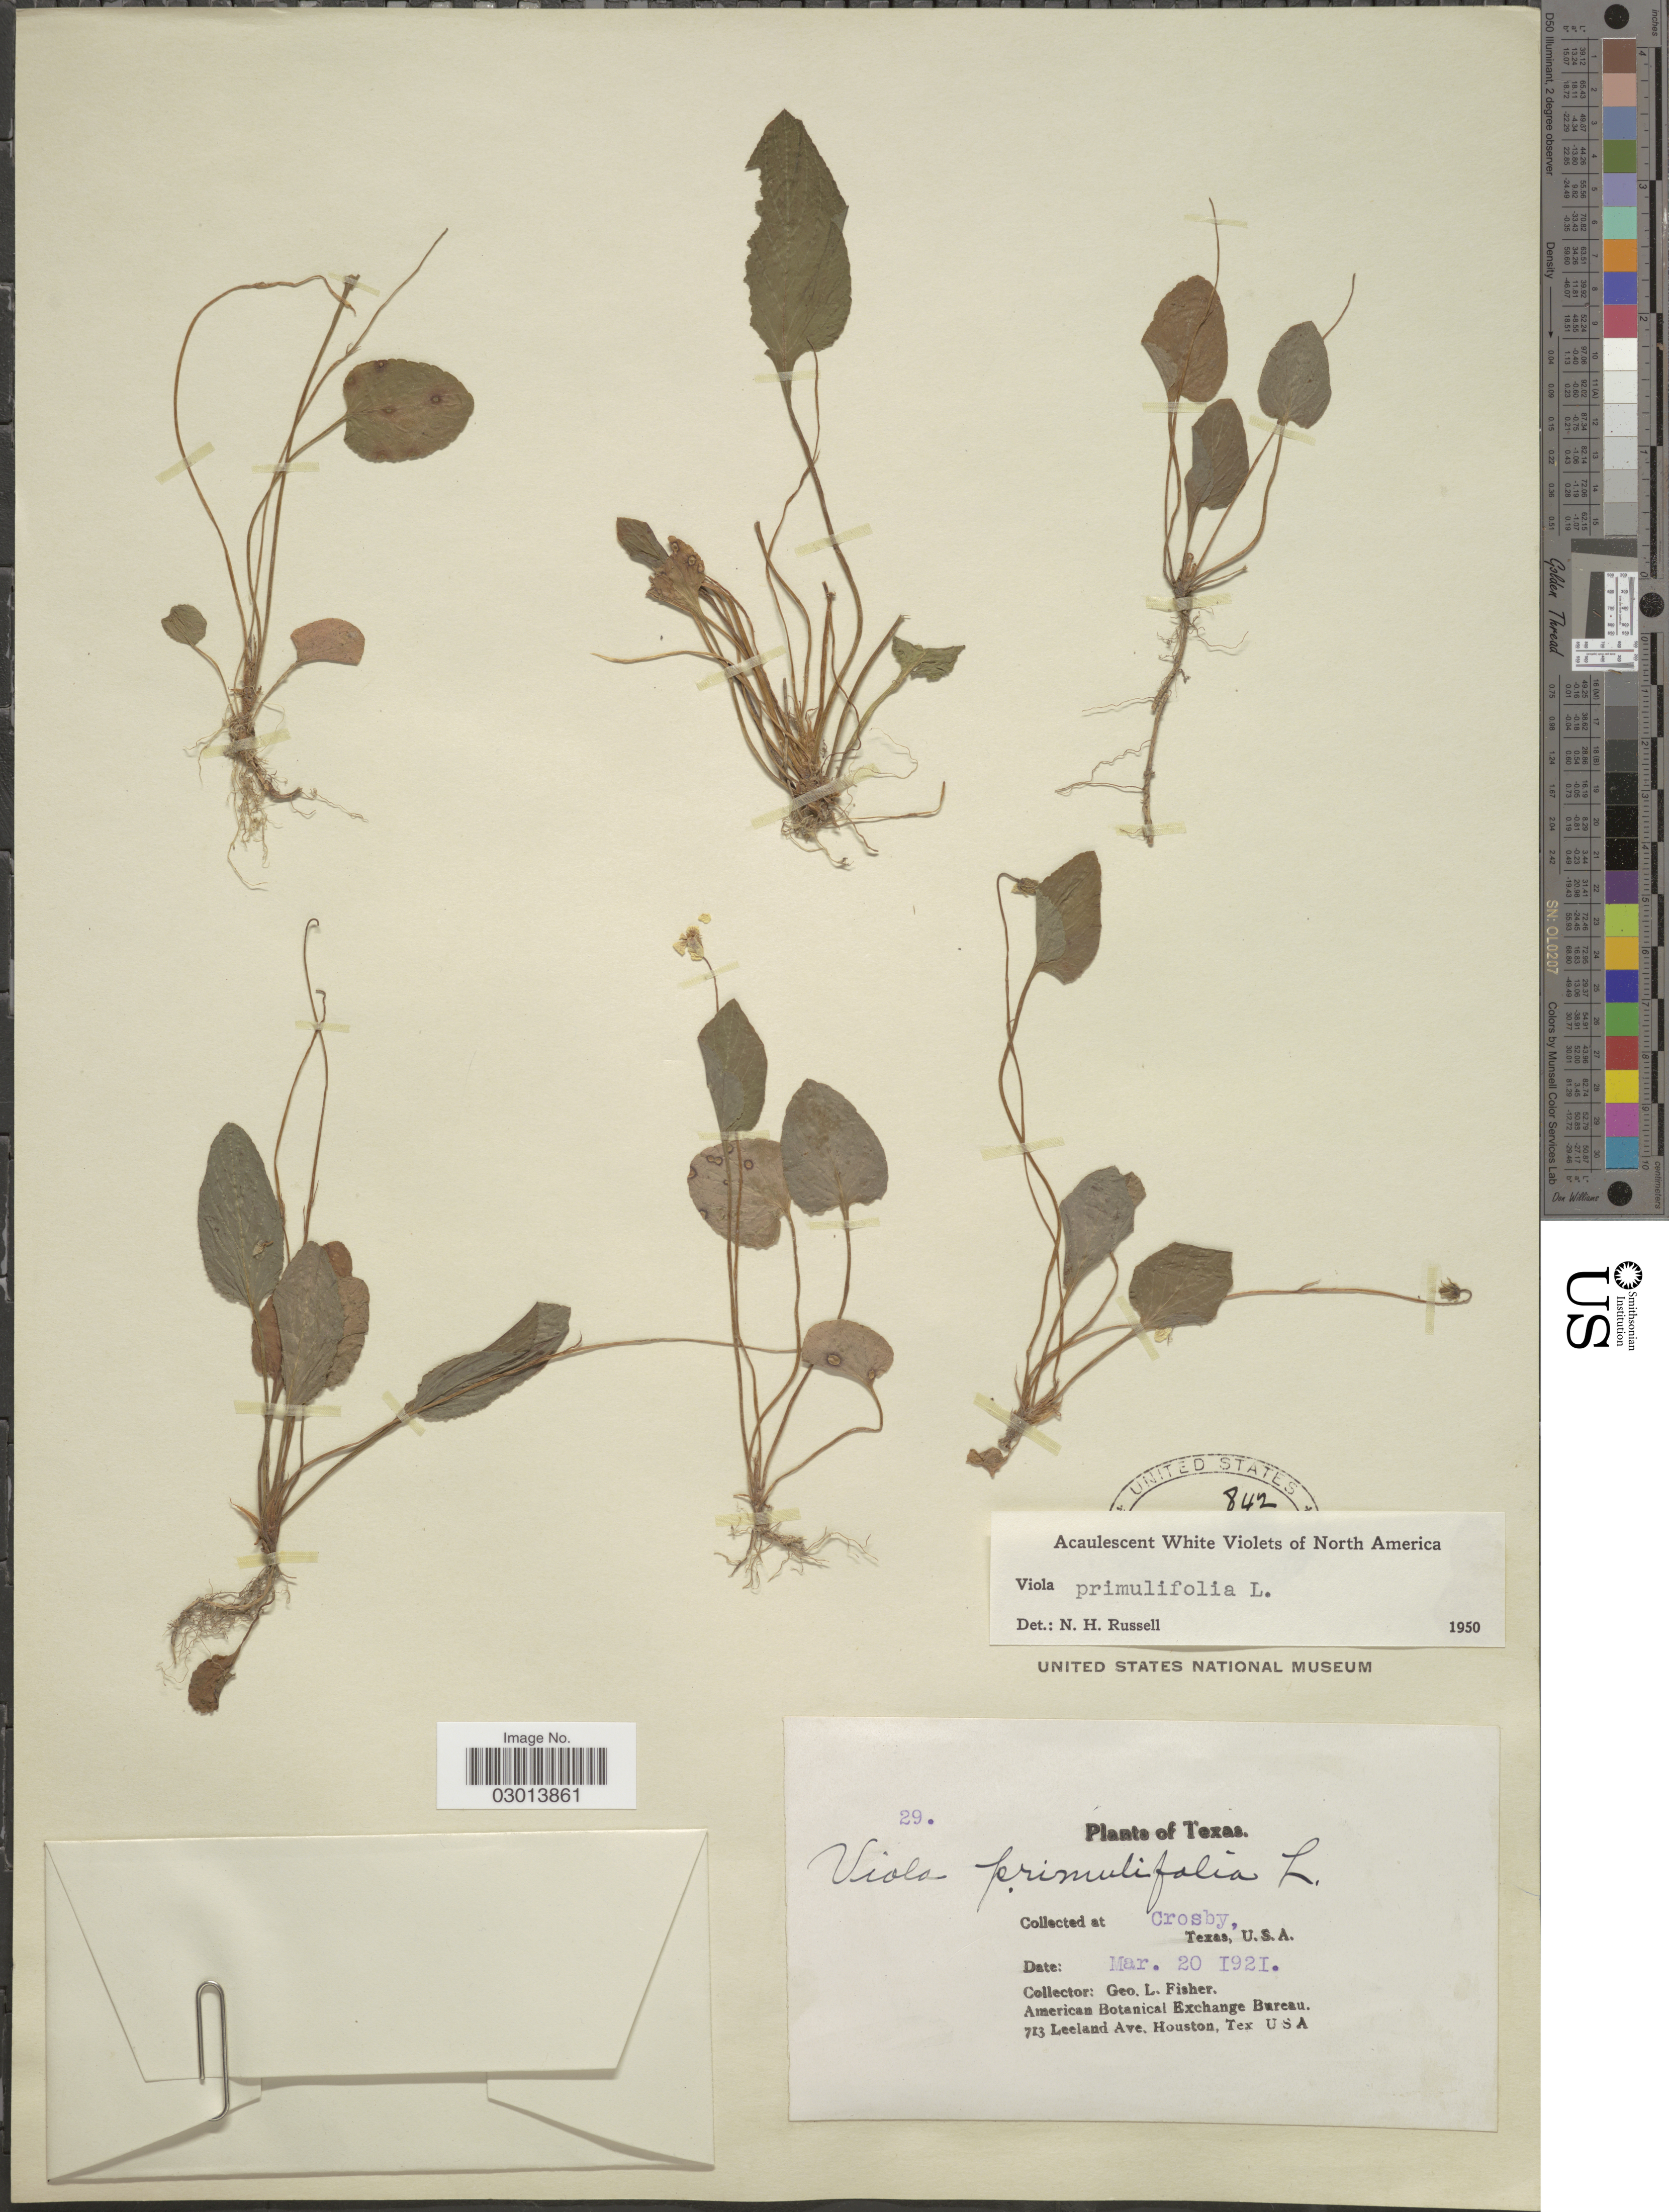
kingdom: Plantae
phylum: Tracheophyta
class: Magnoliopsida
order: Malpighiales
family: Violaceae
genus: Viola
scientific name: Viola primulifolia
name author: L.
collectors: G. L. Fisher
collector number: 29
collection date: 1921-03-20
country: United States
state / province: Texas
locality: Crosby.